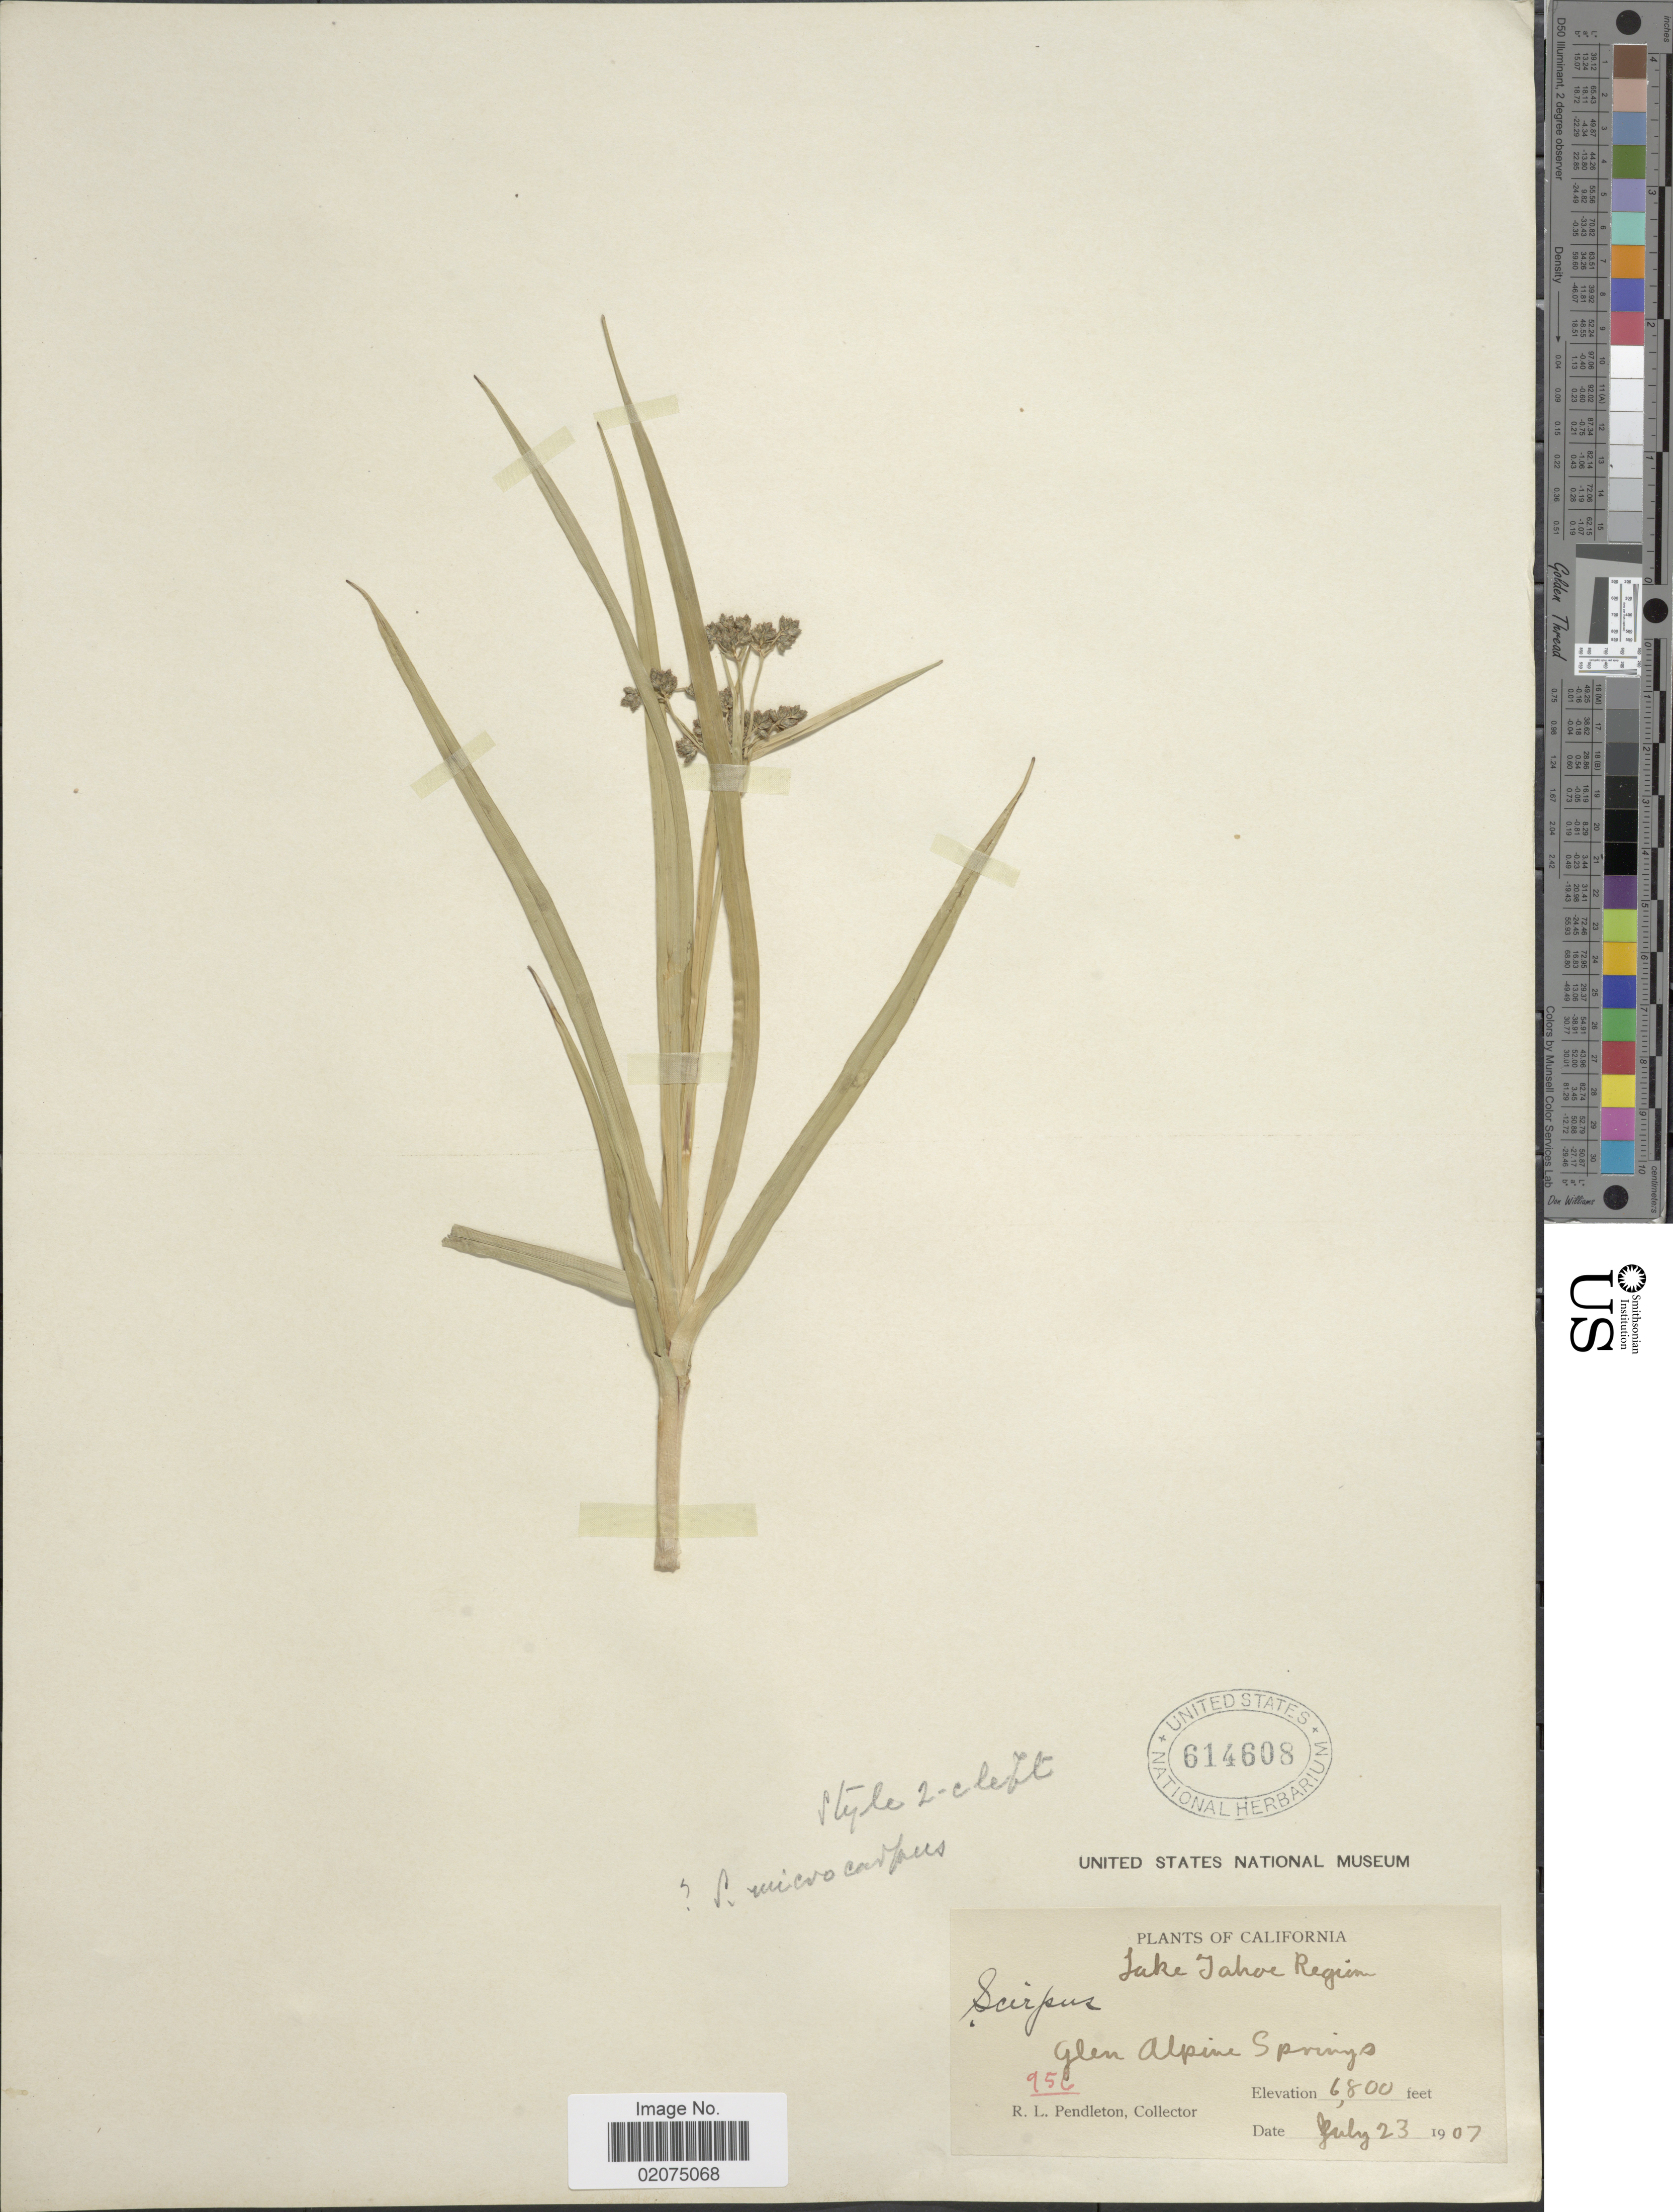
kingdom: Plantae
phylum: Tracheophyta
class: Liliopsida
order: Poales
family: Cyperaceae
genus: Scirpus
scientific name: Scirpus congdonii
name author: Britton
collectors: R. Pendleton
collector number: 956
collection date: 1907-07-23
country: United States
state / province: California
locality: Lake Tahoe Region, Glen Alpine Springs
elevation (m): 2073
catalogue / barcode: US 614608